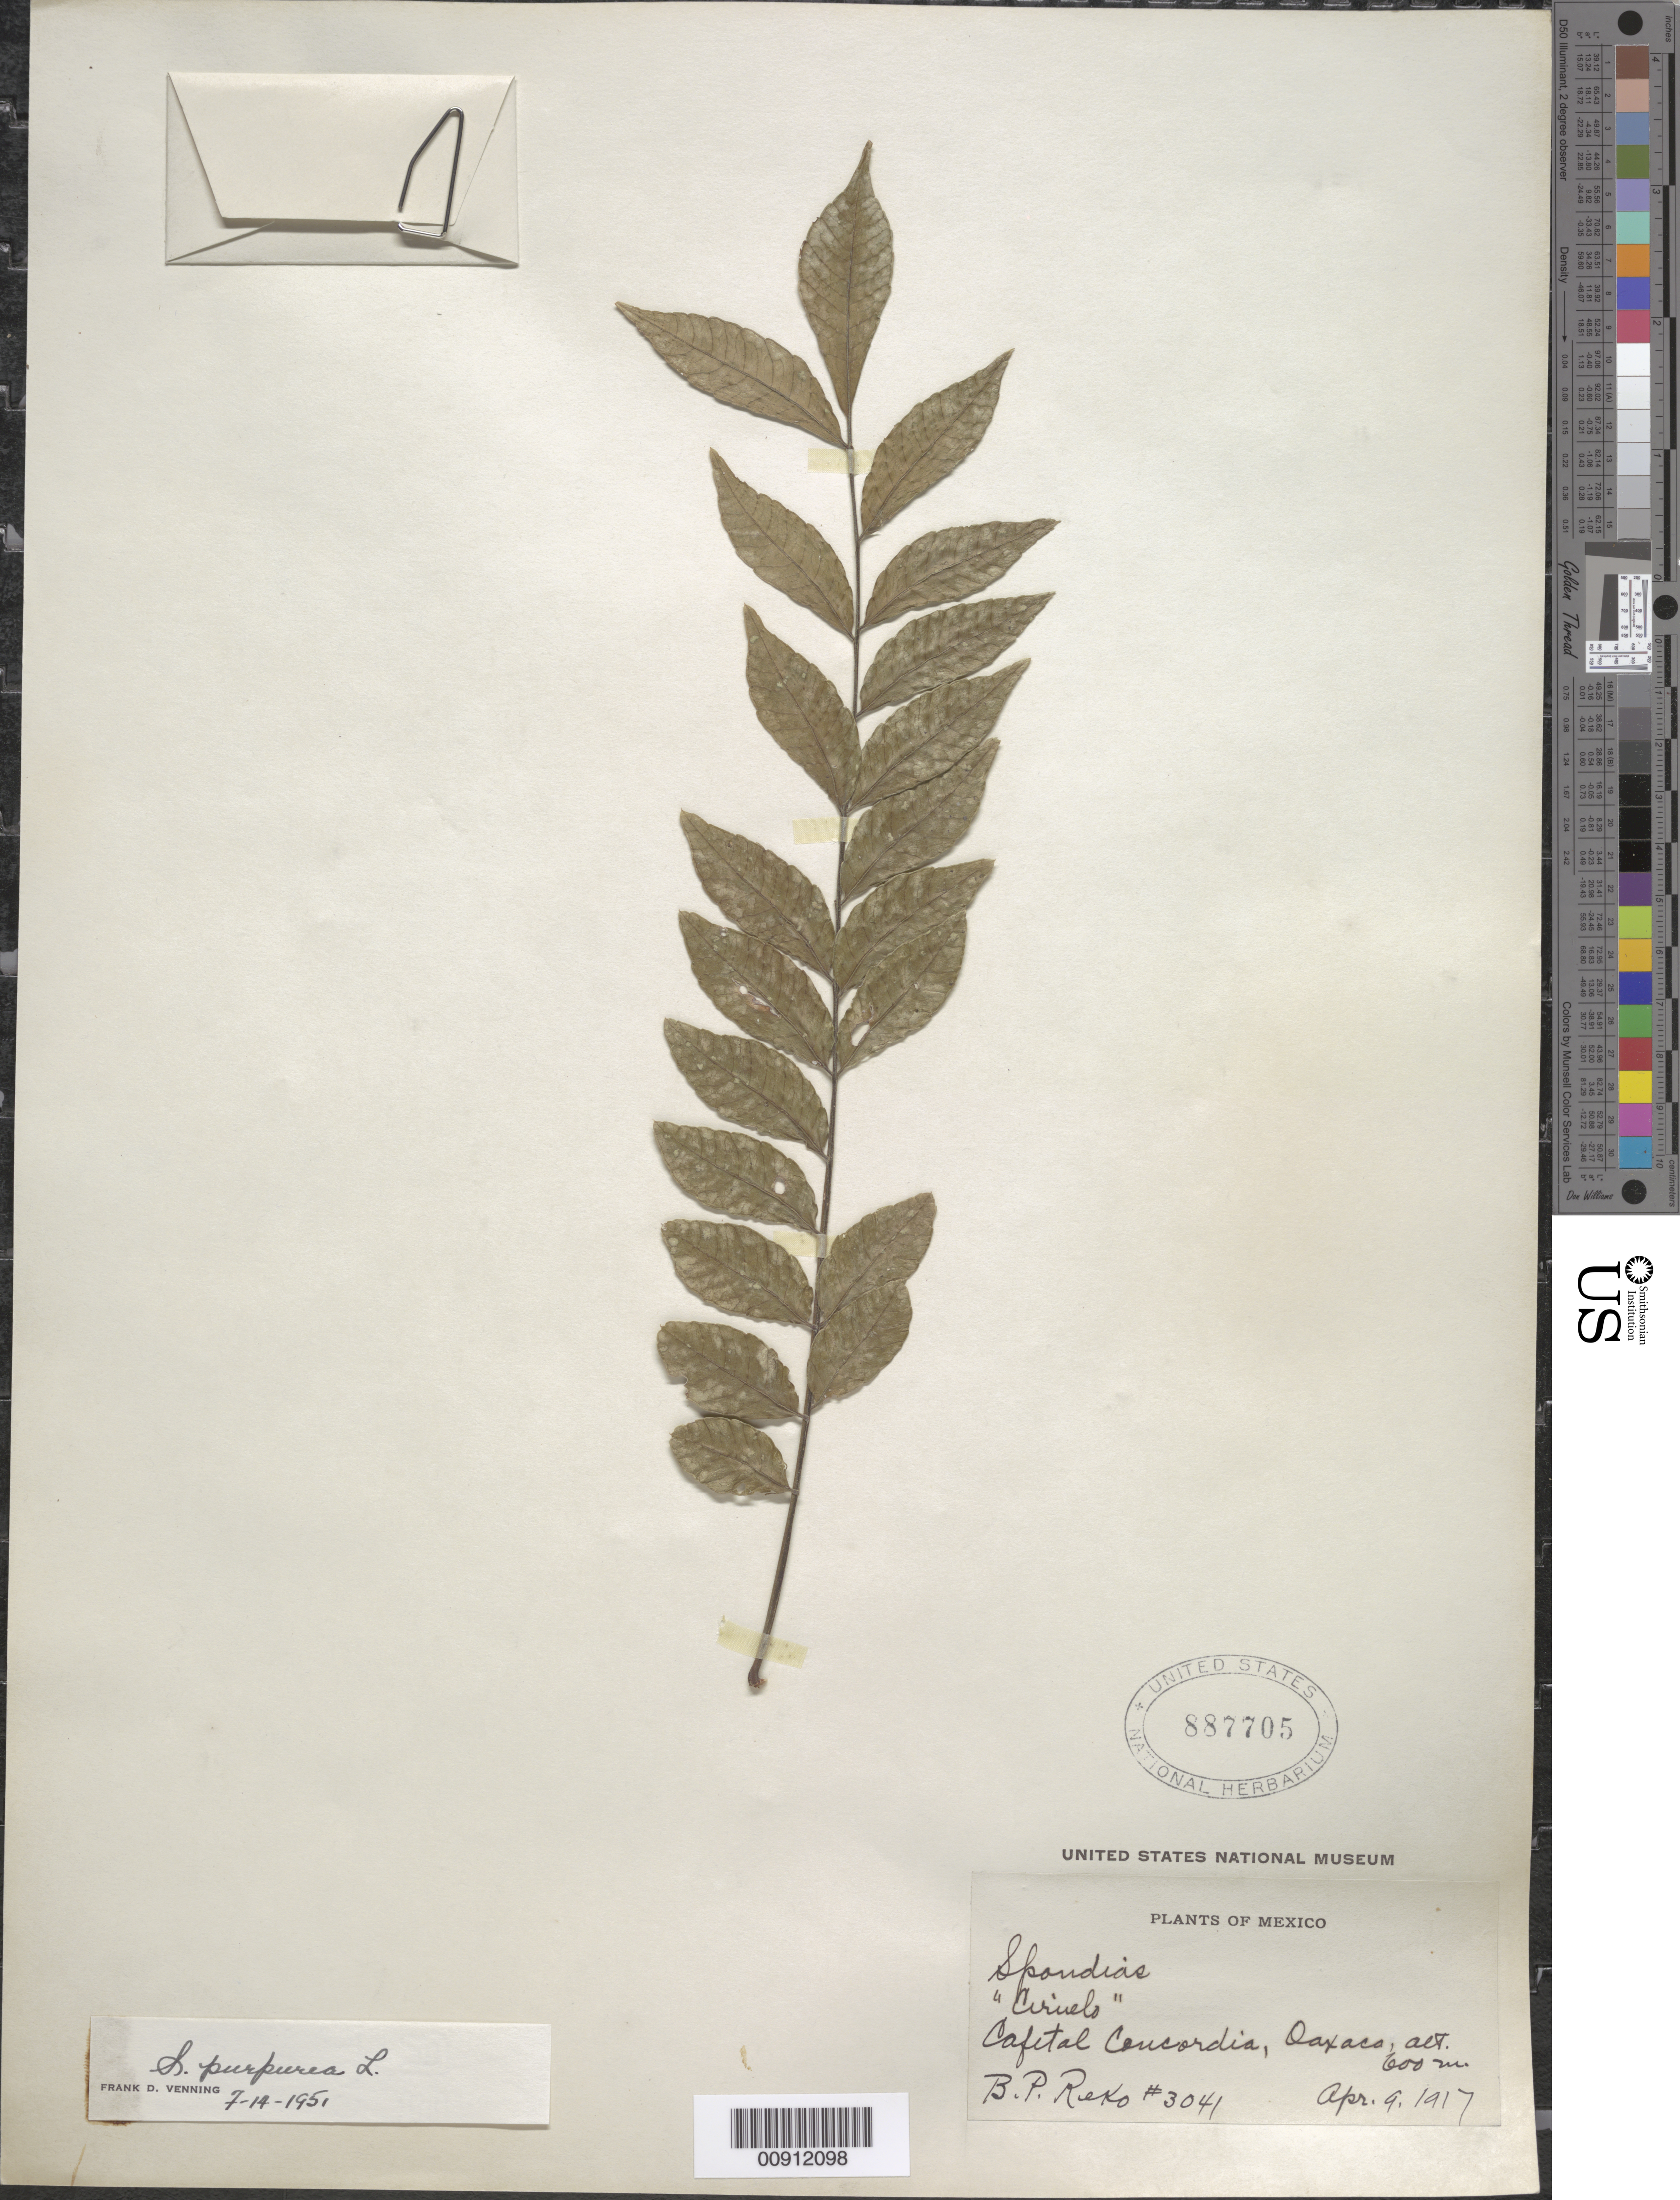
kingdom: Plantae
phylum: Tracheophyta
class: Magnoliopsida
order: Sapindales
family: Anacardiaceae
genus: Spondias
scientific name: Spondias purpurea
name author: L.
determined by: Mitchell, John D.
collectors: B. P. Reko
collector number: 3041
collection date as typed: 09 Apr 1917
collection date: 1917-04-09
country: Mexico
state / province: Oaxaca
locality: Cafetal Concordia, Oaxaca.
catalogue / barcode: US 887705